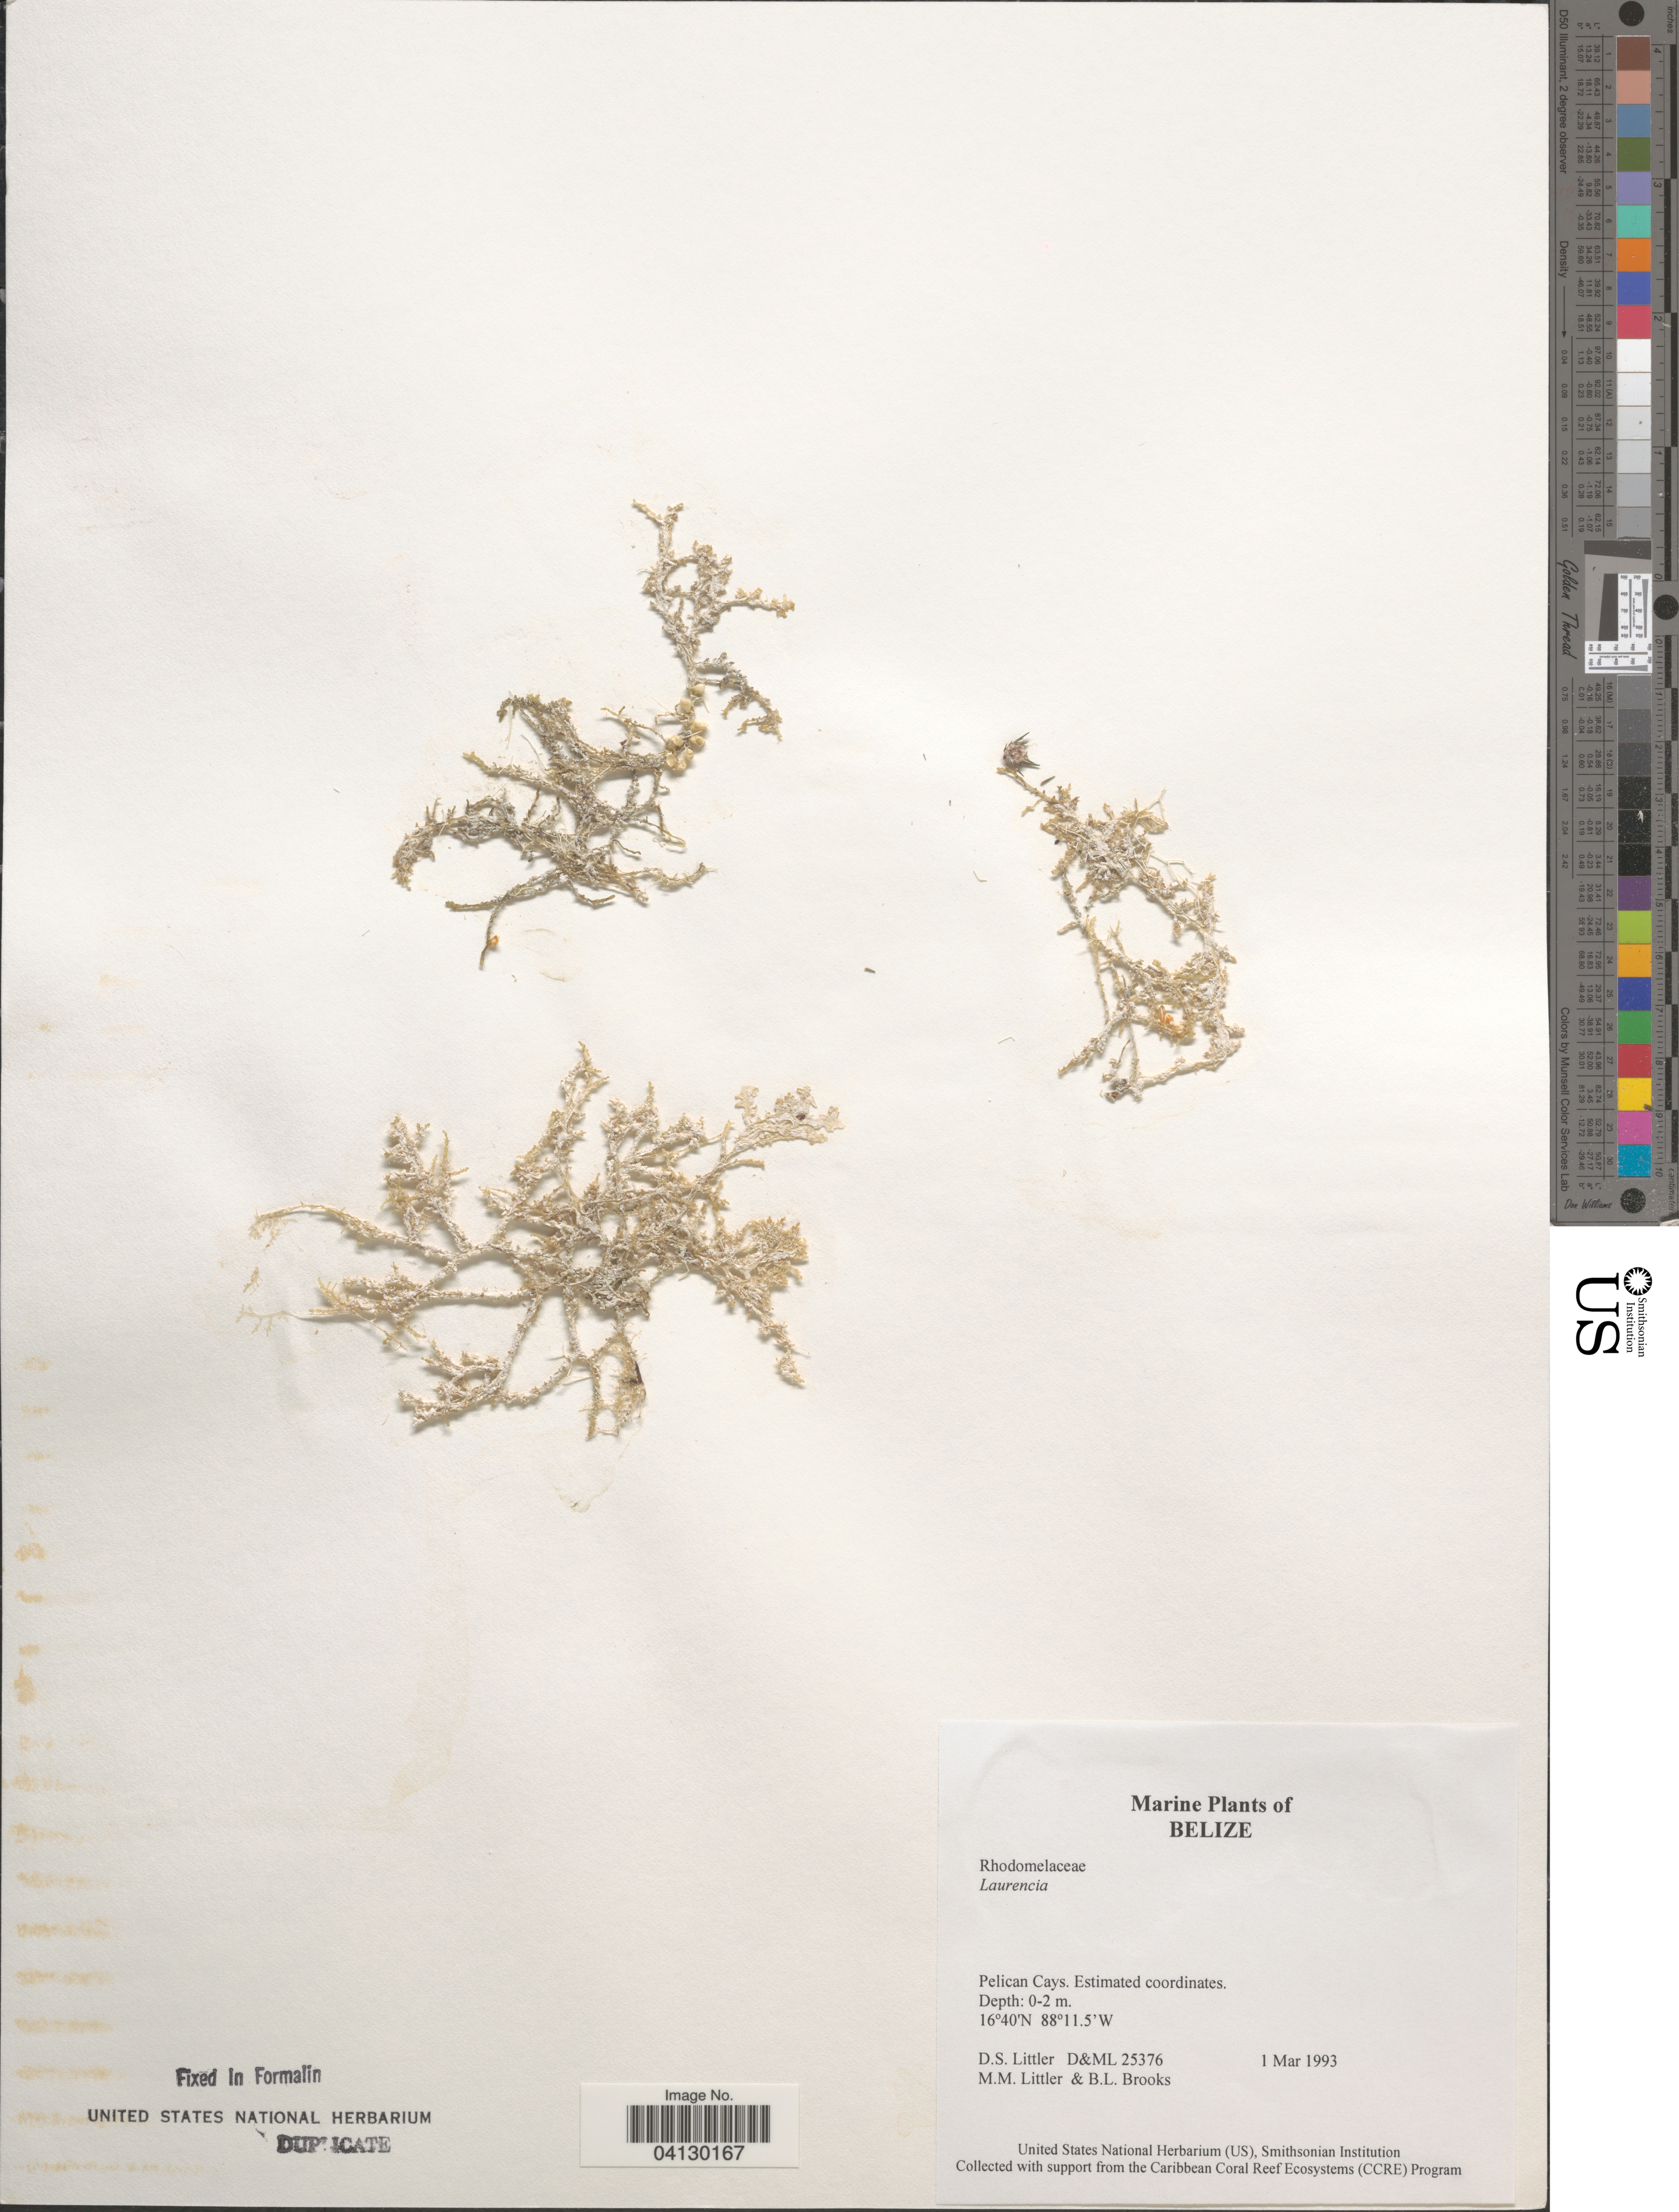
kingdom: Plantae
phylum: Rhodophyta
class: Florideophyceae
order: Ceramiales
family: Rhodomelaceae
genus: Laurencia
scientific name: Laurencia sp.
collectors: D. S. Littler & B. Brooks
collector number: D&ML 25376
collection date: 1993-03-01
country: Belize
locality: Pelican Cays.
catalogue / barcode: US 328569